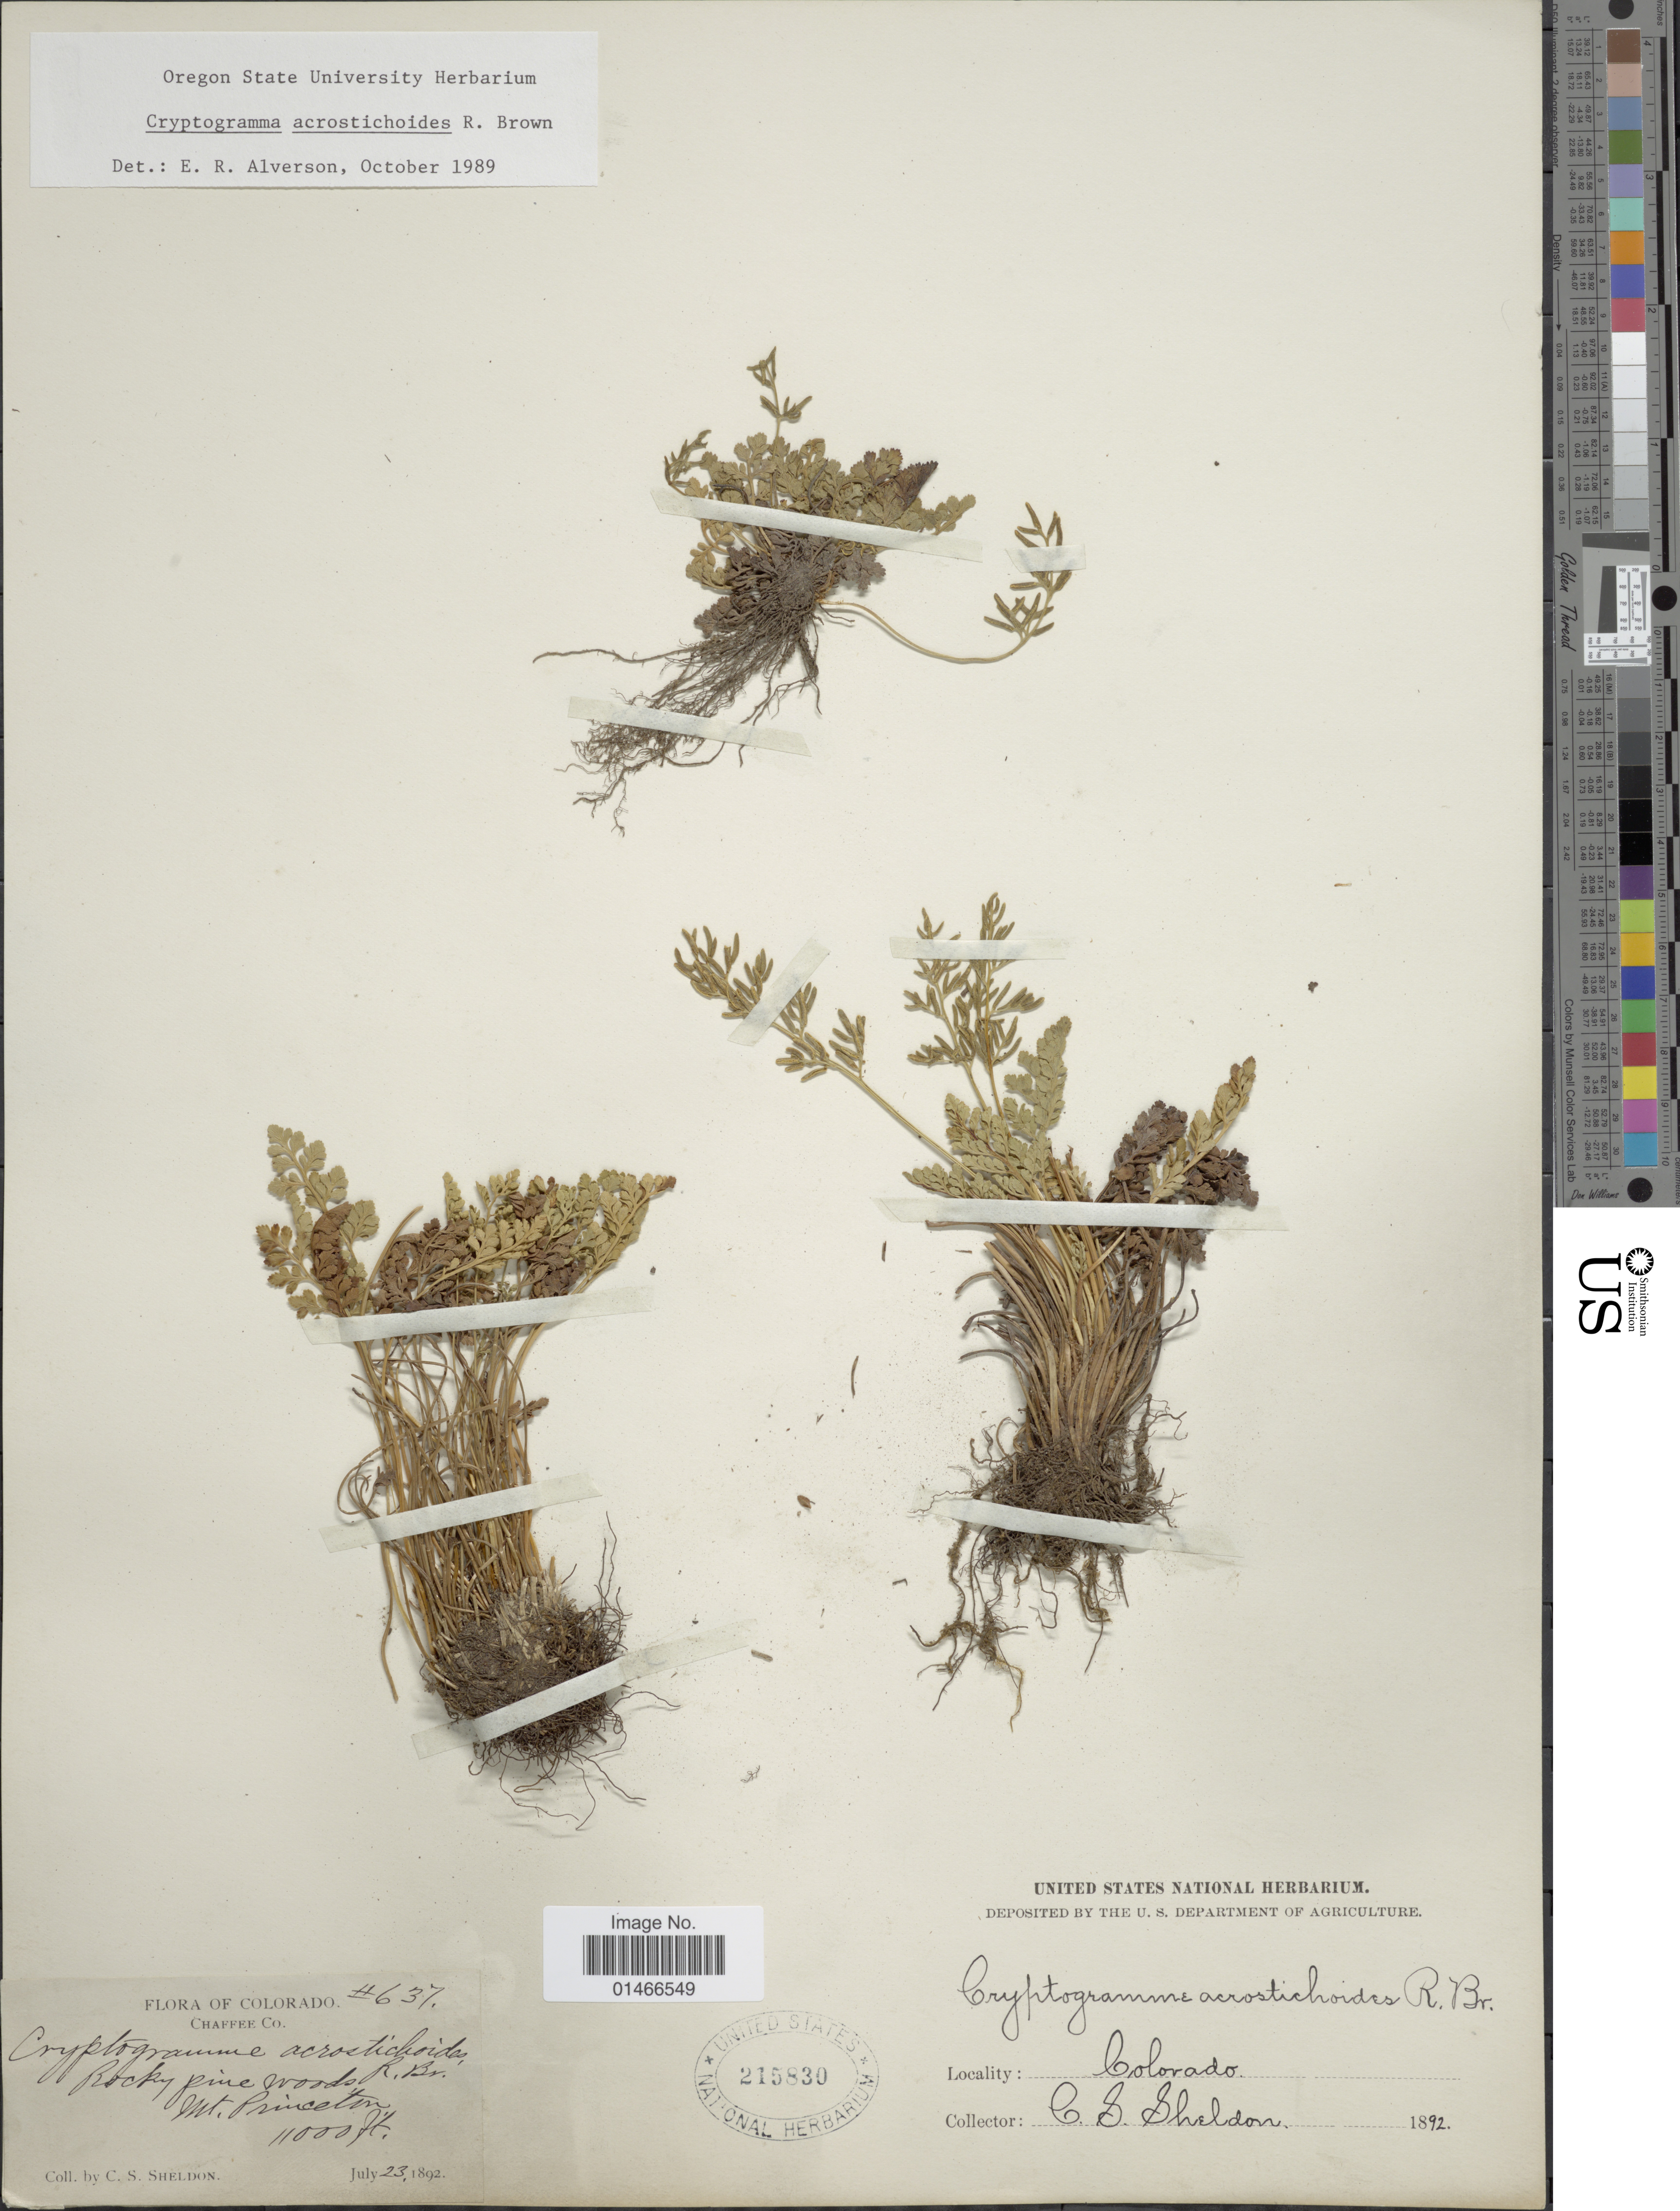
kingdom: Plantae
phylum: Tracheophyta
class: Polypodiopsida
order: Polypodiales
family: Pteridaceae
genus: Cryptogramma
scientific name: Cryptogramma acrostichoides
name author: R. Br.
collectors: C. S. Sheldon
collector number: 637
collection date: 1892-07-23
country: United States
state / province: Colorado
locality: Chaffee Co. Mt. Princeton.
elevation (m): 3353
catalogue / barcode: US 215830